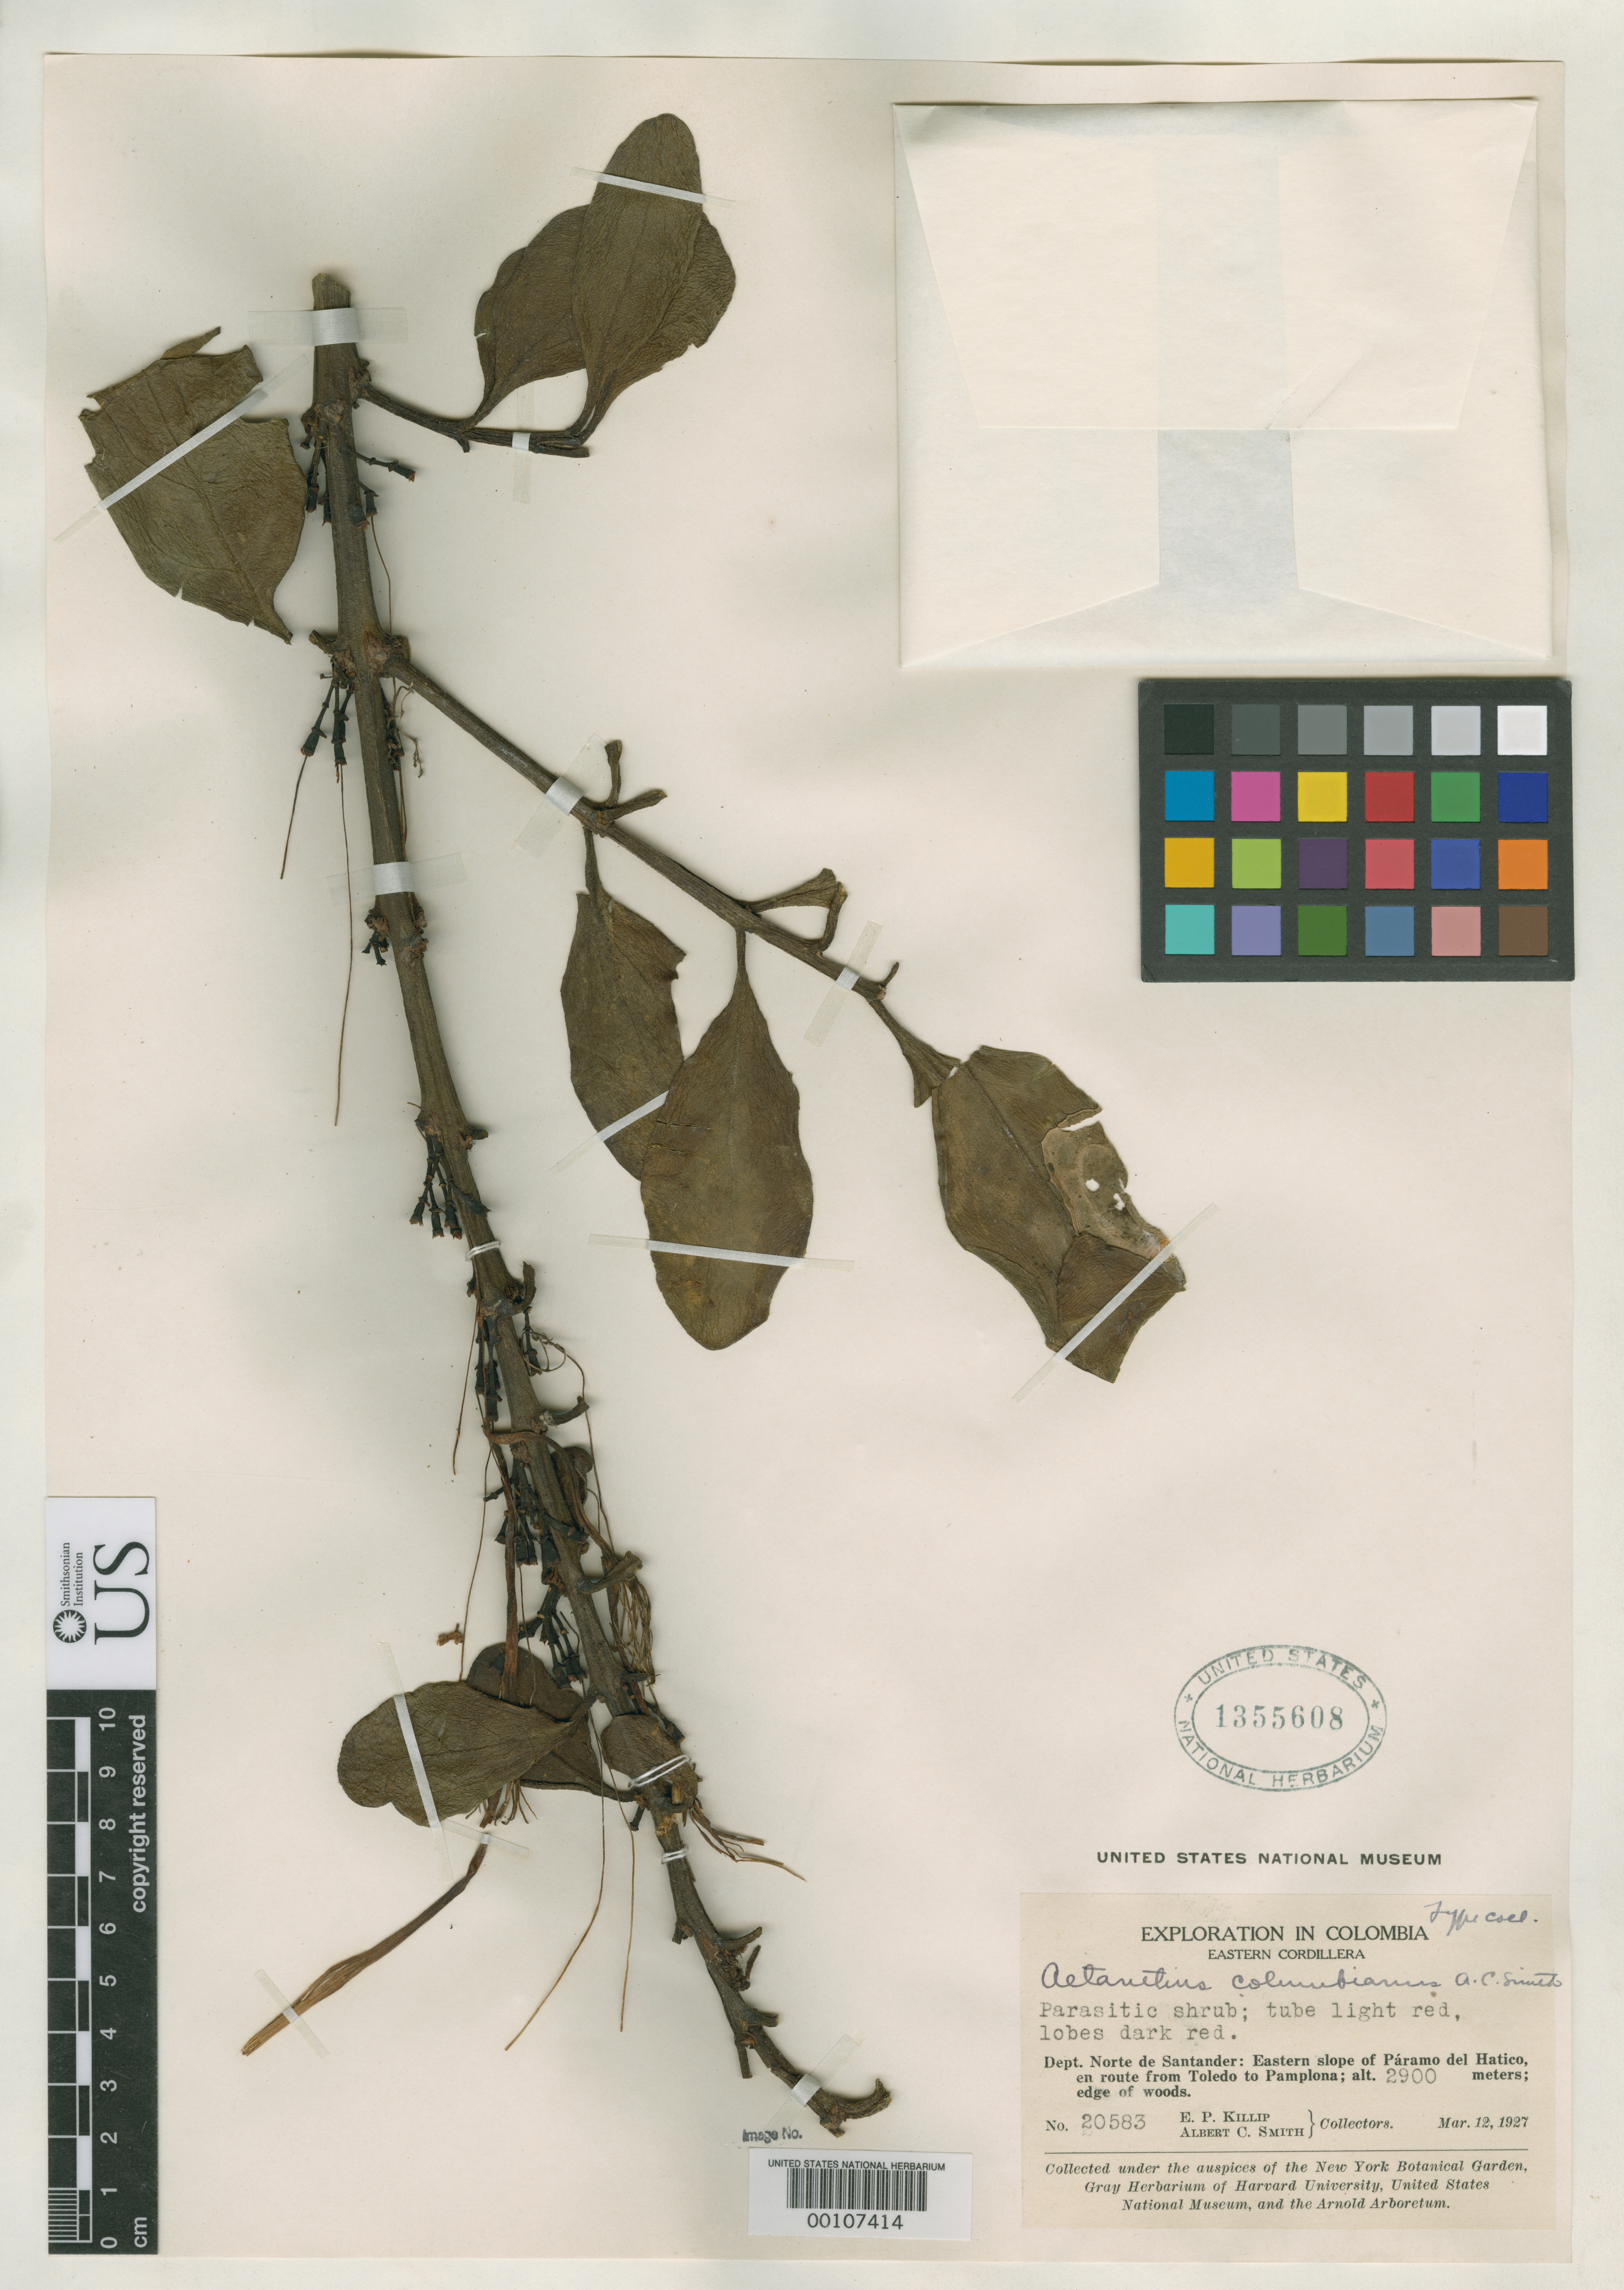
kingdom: Plantae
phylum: Tracheophyta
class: Magnoliopsida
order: Santalales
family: Loranthaceae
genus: Aetanthus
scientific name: Aetanthus colombianus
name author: A.C. Sm.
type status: Isotype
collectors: E. P. Killip & A. C. Smith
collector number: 20583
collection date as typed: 12 Mar 1927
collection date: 1927-03-12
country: Colombia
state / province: Norte de Santander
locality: E slope of Paramo del Hatico, between Pamplona & Toledo.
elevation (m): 2900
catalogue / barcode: US 1355608